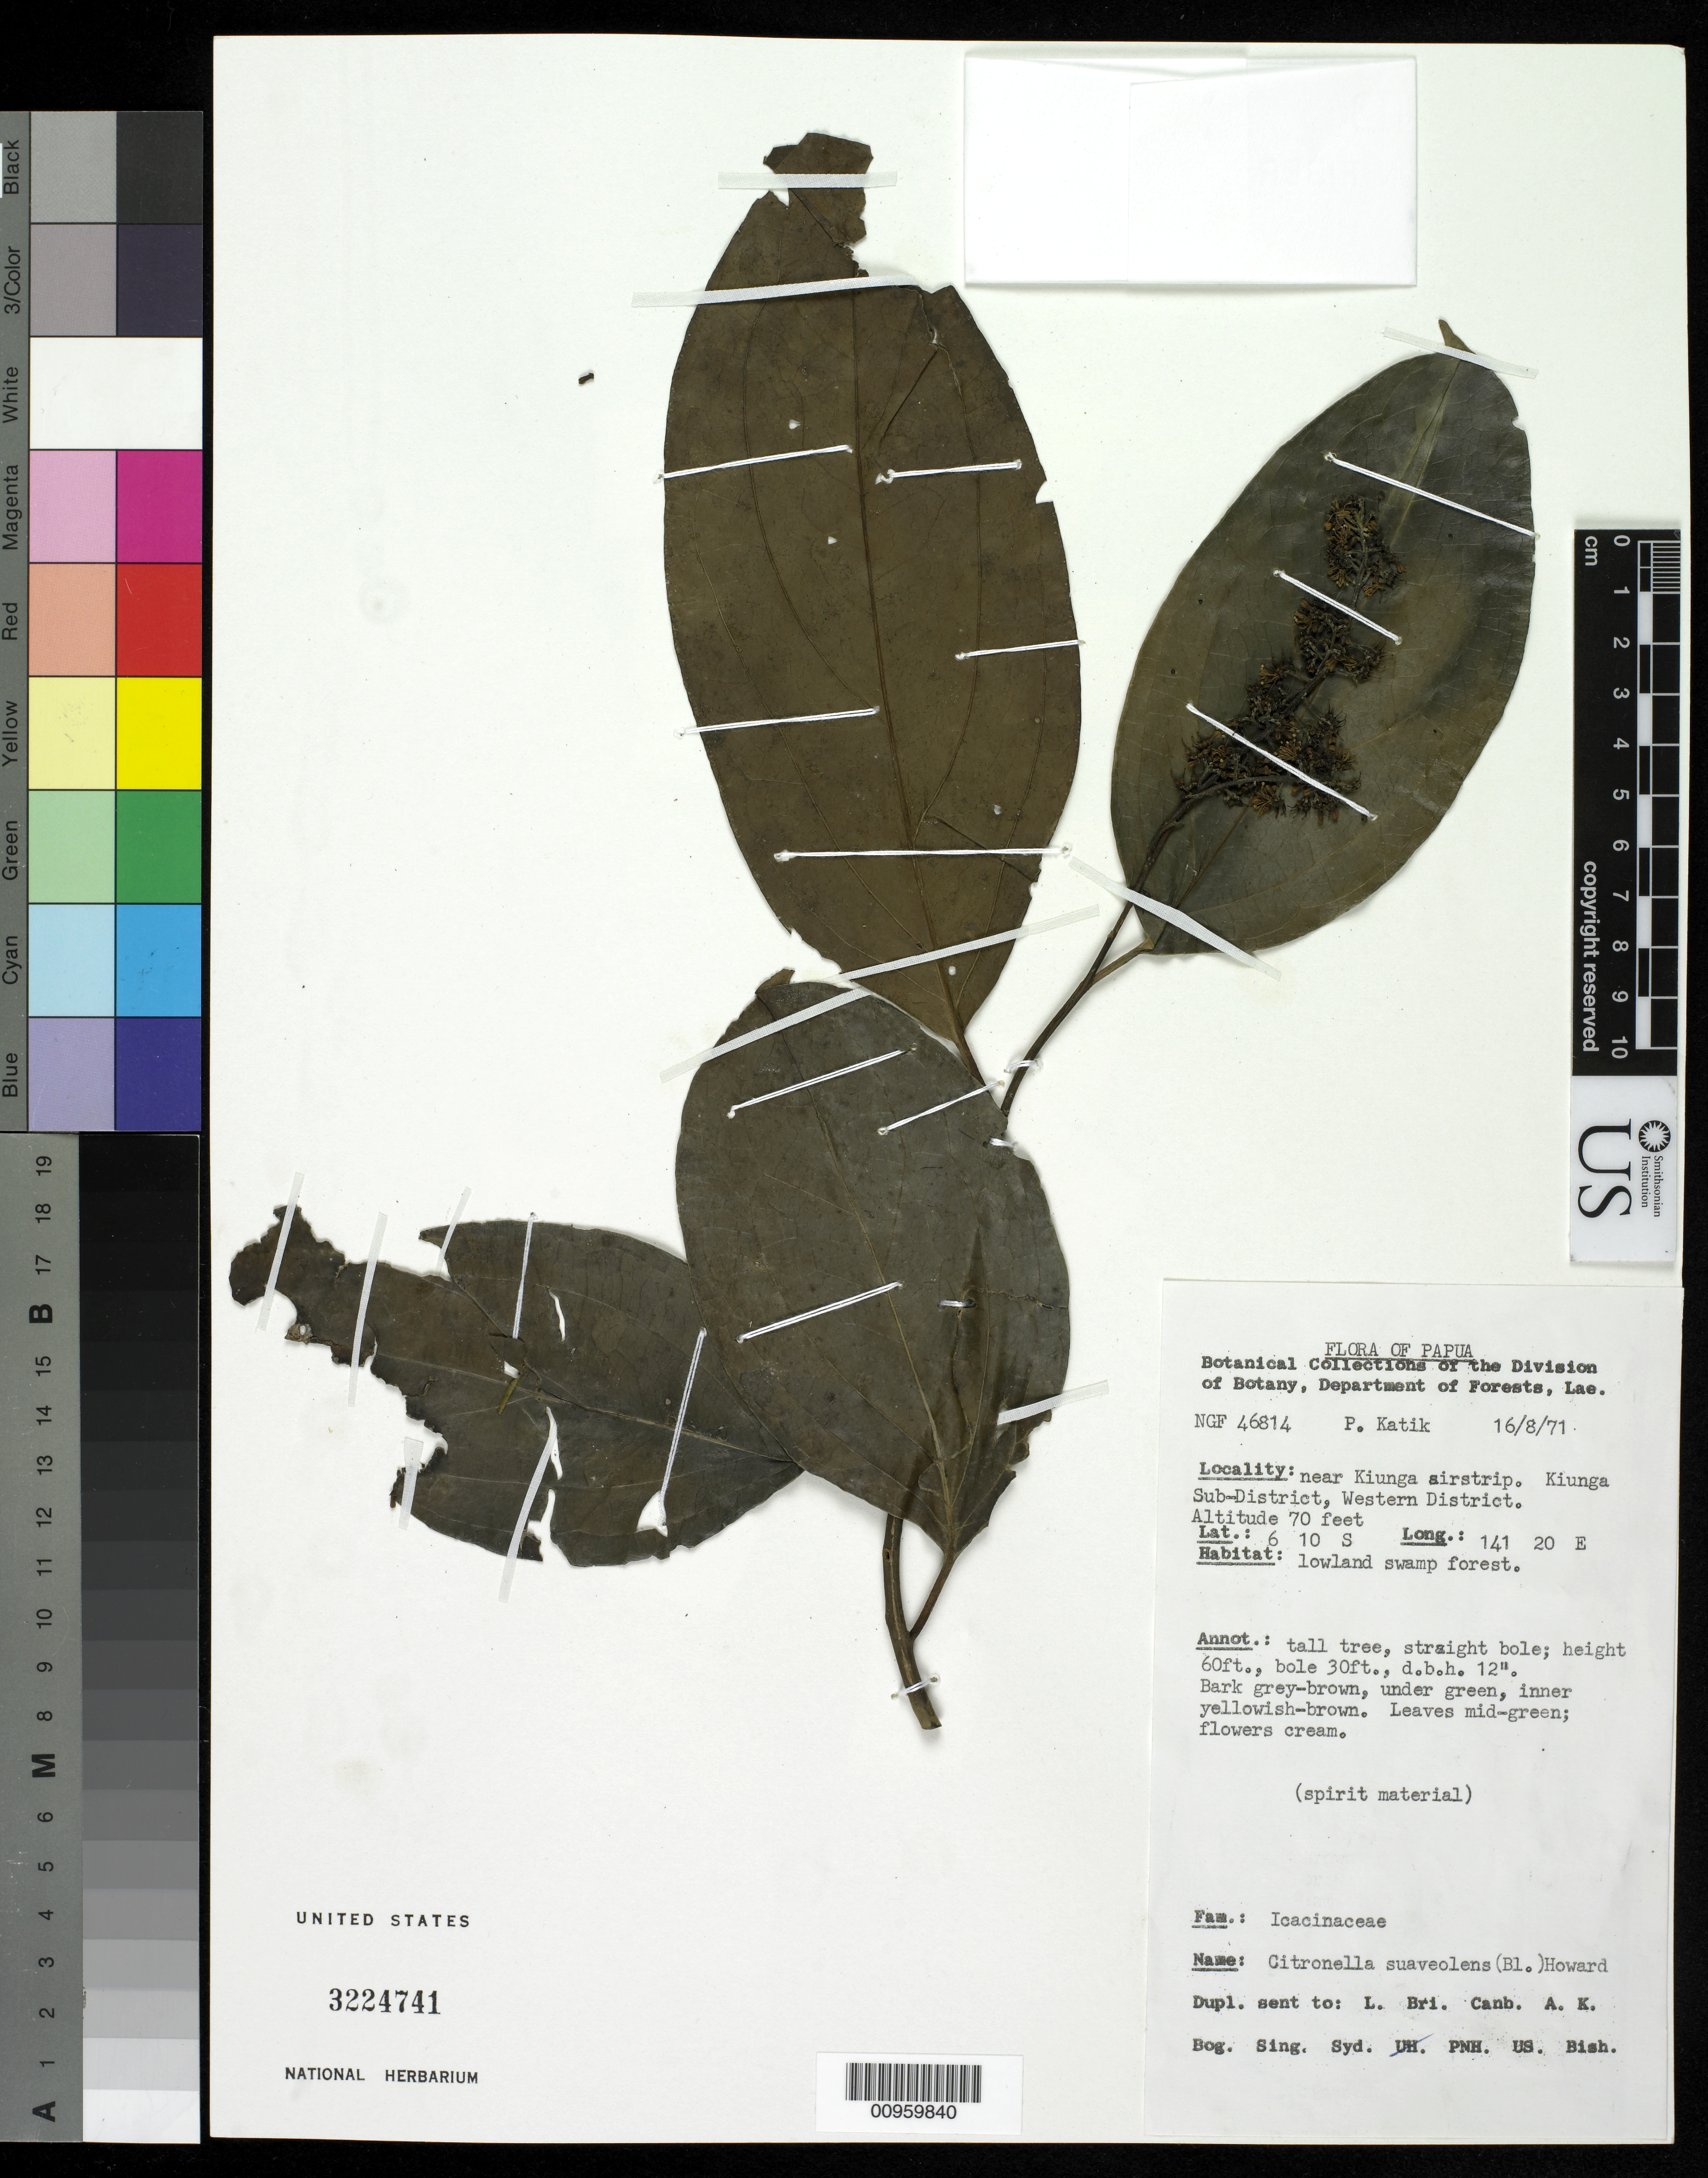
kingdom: Plantae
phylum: Tracheophyta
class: Magnoliopsida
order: Cardiopteridales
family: Cardiopteridaceae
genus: Citronella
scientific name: Citronella suaveolens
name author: (Blume) R.A. Howard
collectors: P. Katik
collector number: NGF 46814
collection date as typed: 16 Aug 1971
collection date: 1971-08-16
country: Papua New Guinea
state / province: Western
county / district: Kiunga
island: New Guinea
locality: Kiunga sub-district, western District. nr. Kiunga airstrip. Lowland swamp forest.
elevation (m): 21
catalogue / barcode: US 3224741